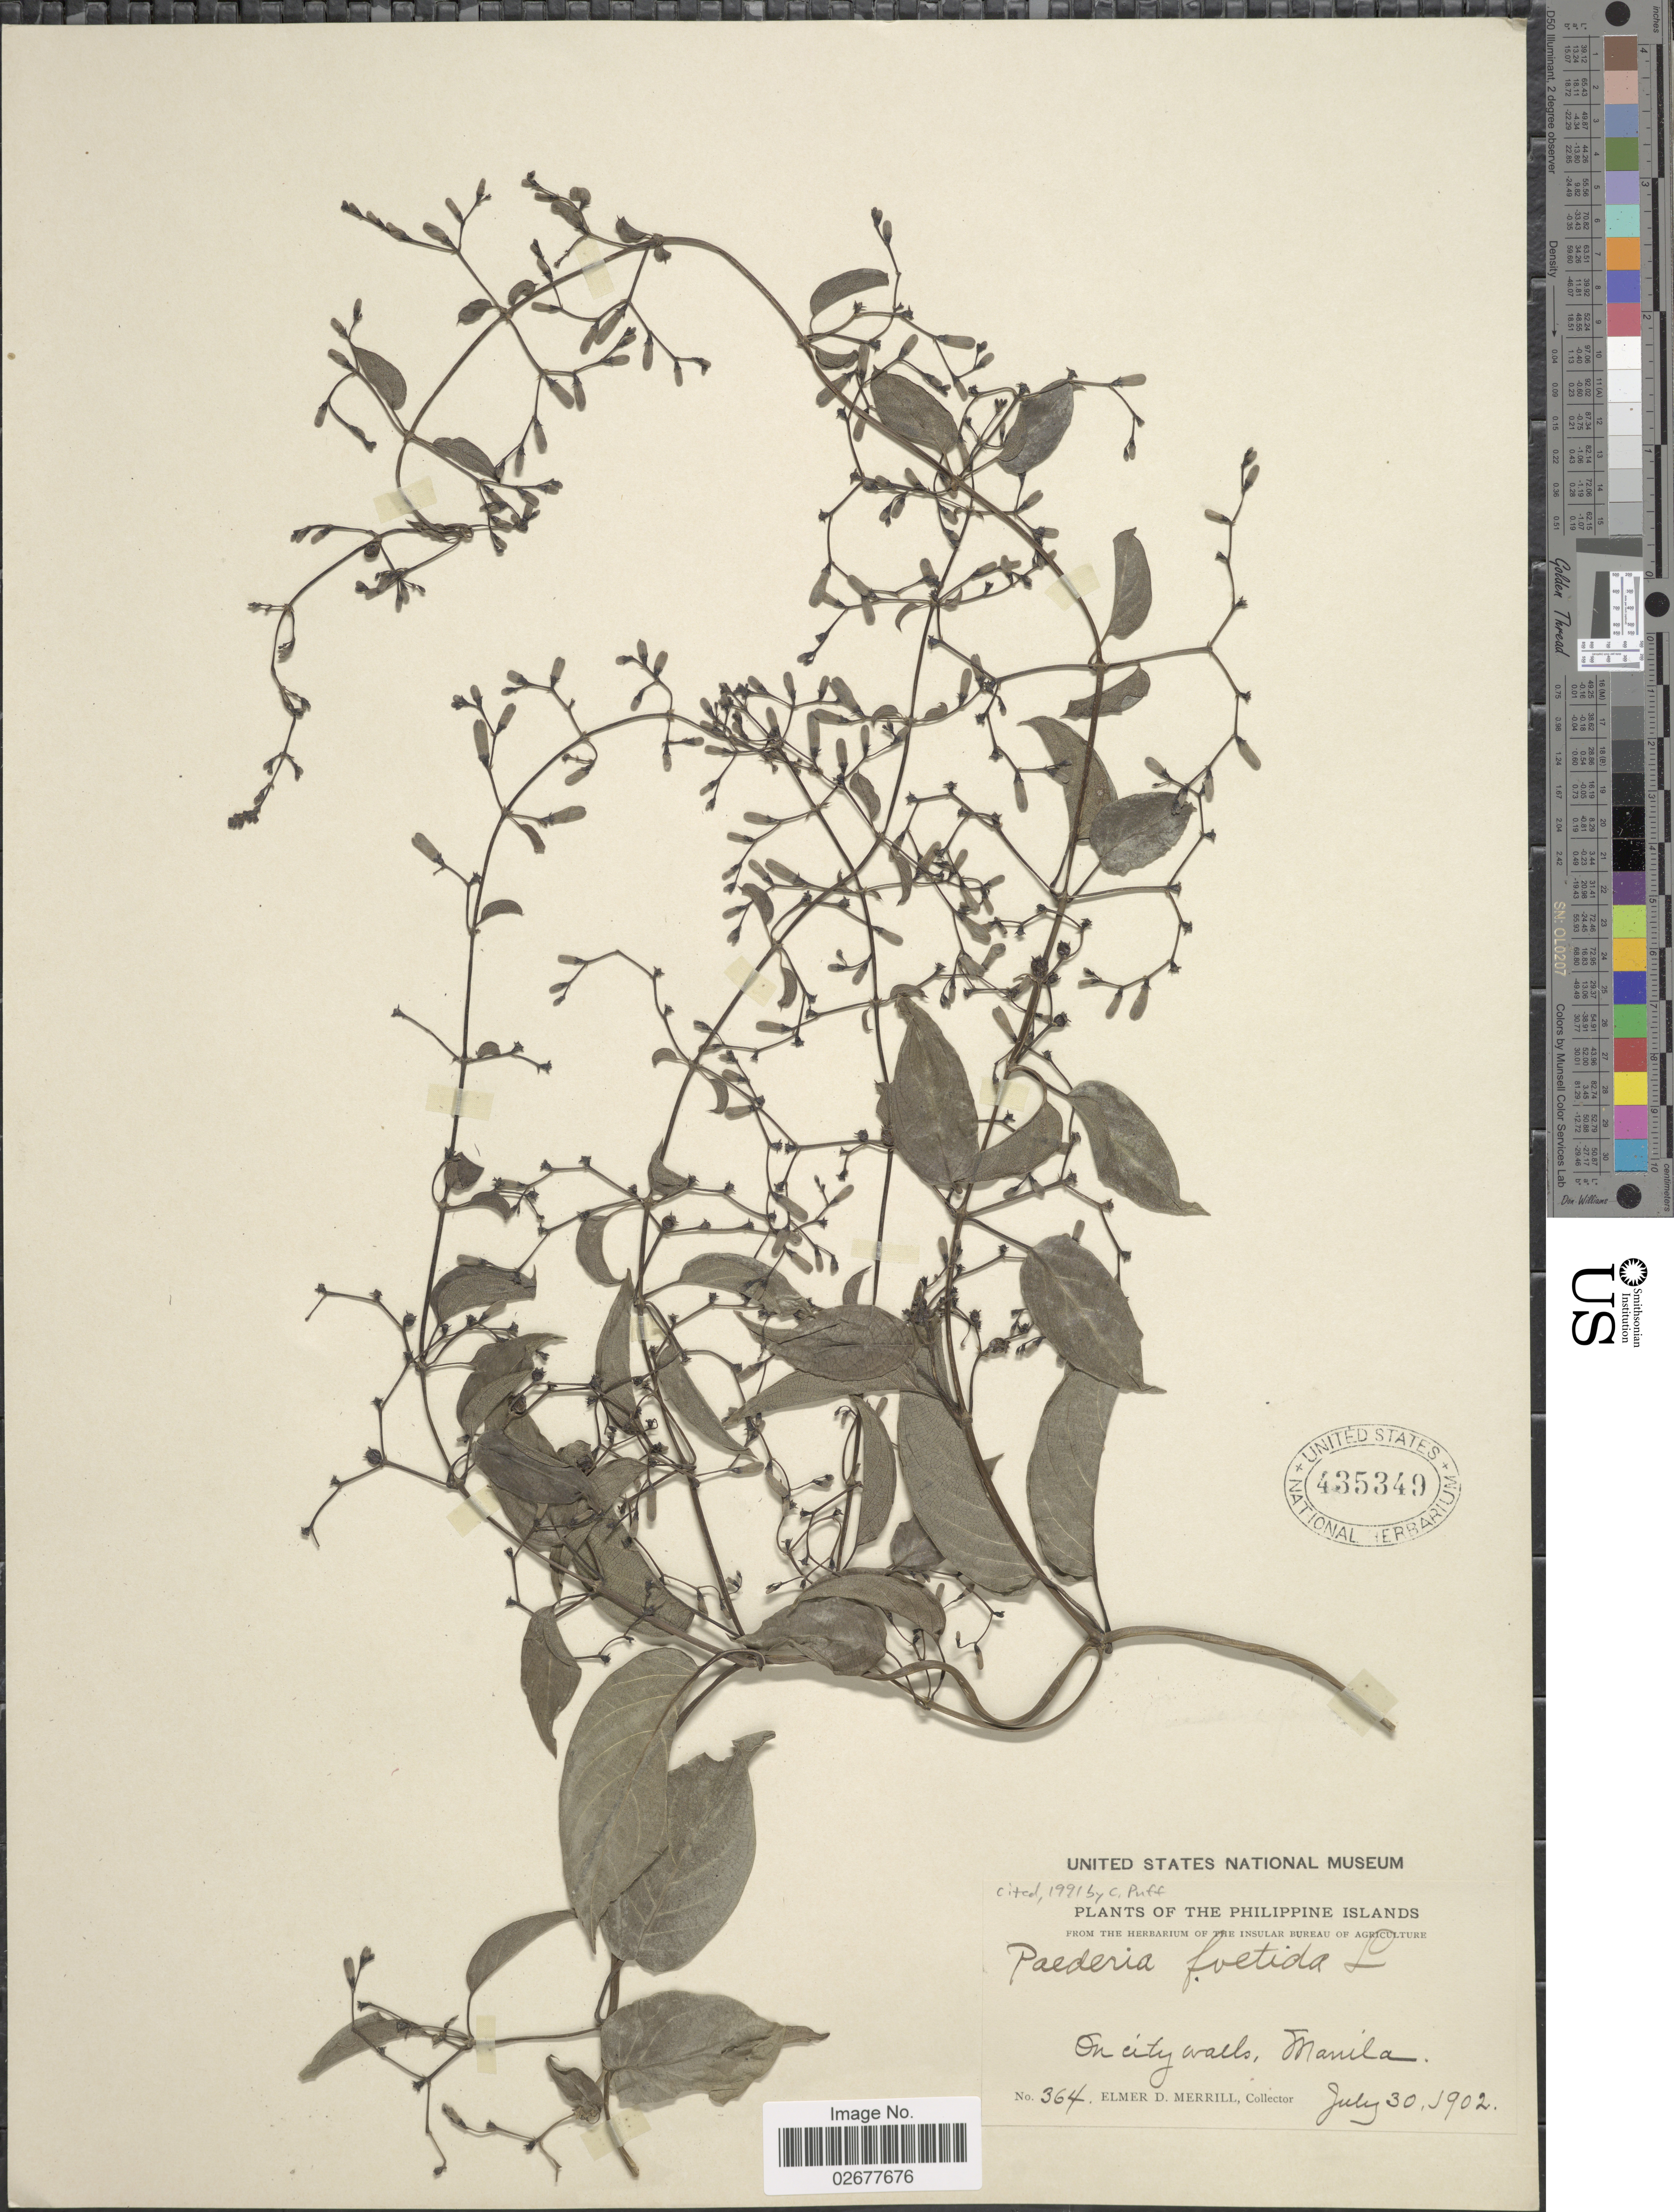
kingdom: Plantae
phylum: Tracheophyta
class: Magnoliopsida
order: Gentianales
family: Rubiaceae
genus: Paederia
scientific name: Paederia foetida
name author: Wall.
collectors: E. D. Merrill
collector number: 364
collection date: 1902-07-30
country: Philippines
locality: Philippine Islands. On city walls, Manila.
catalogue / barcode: US 435349